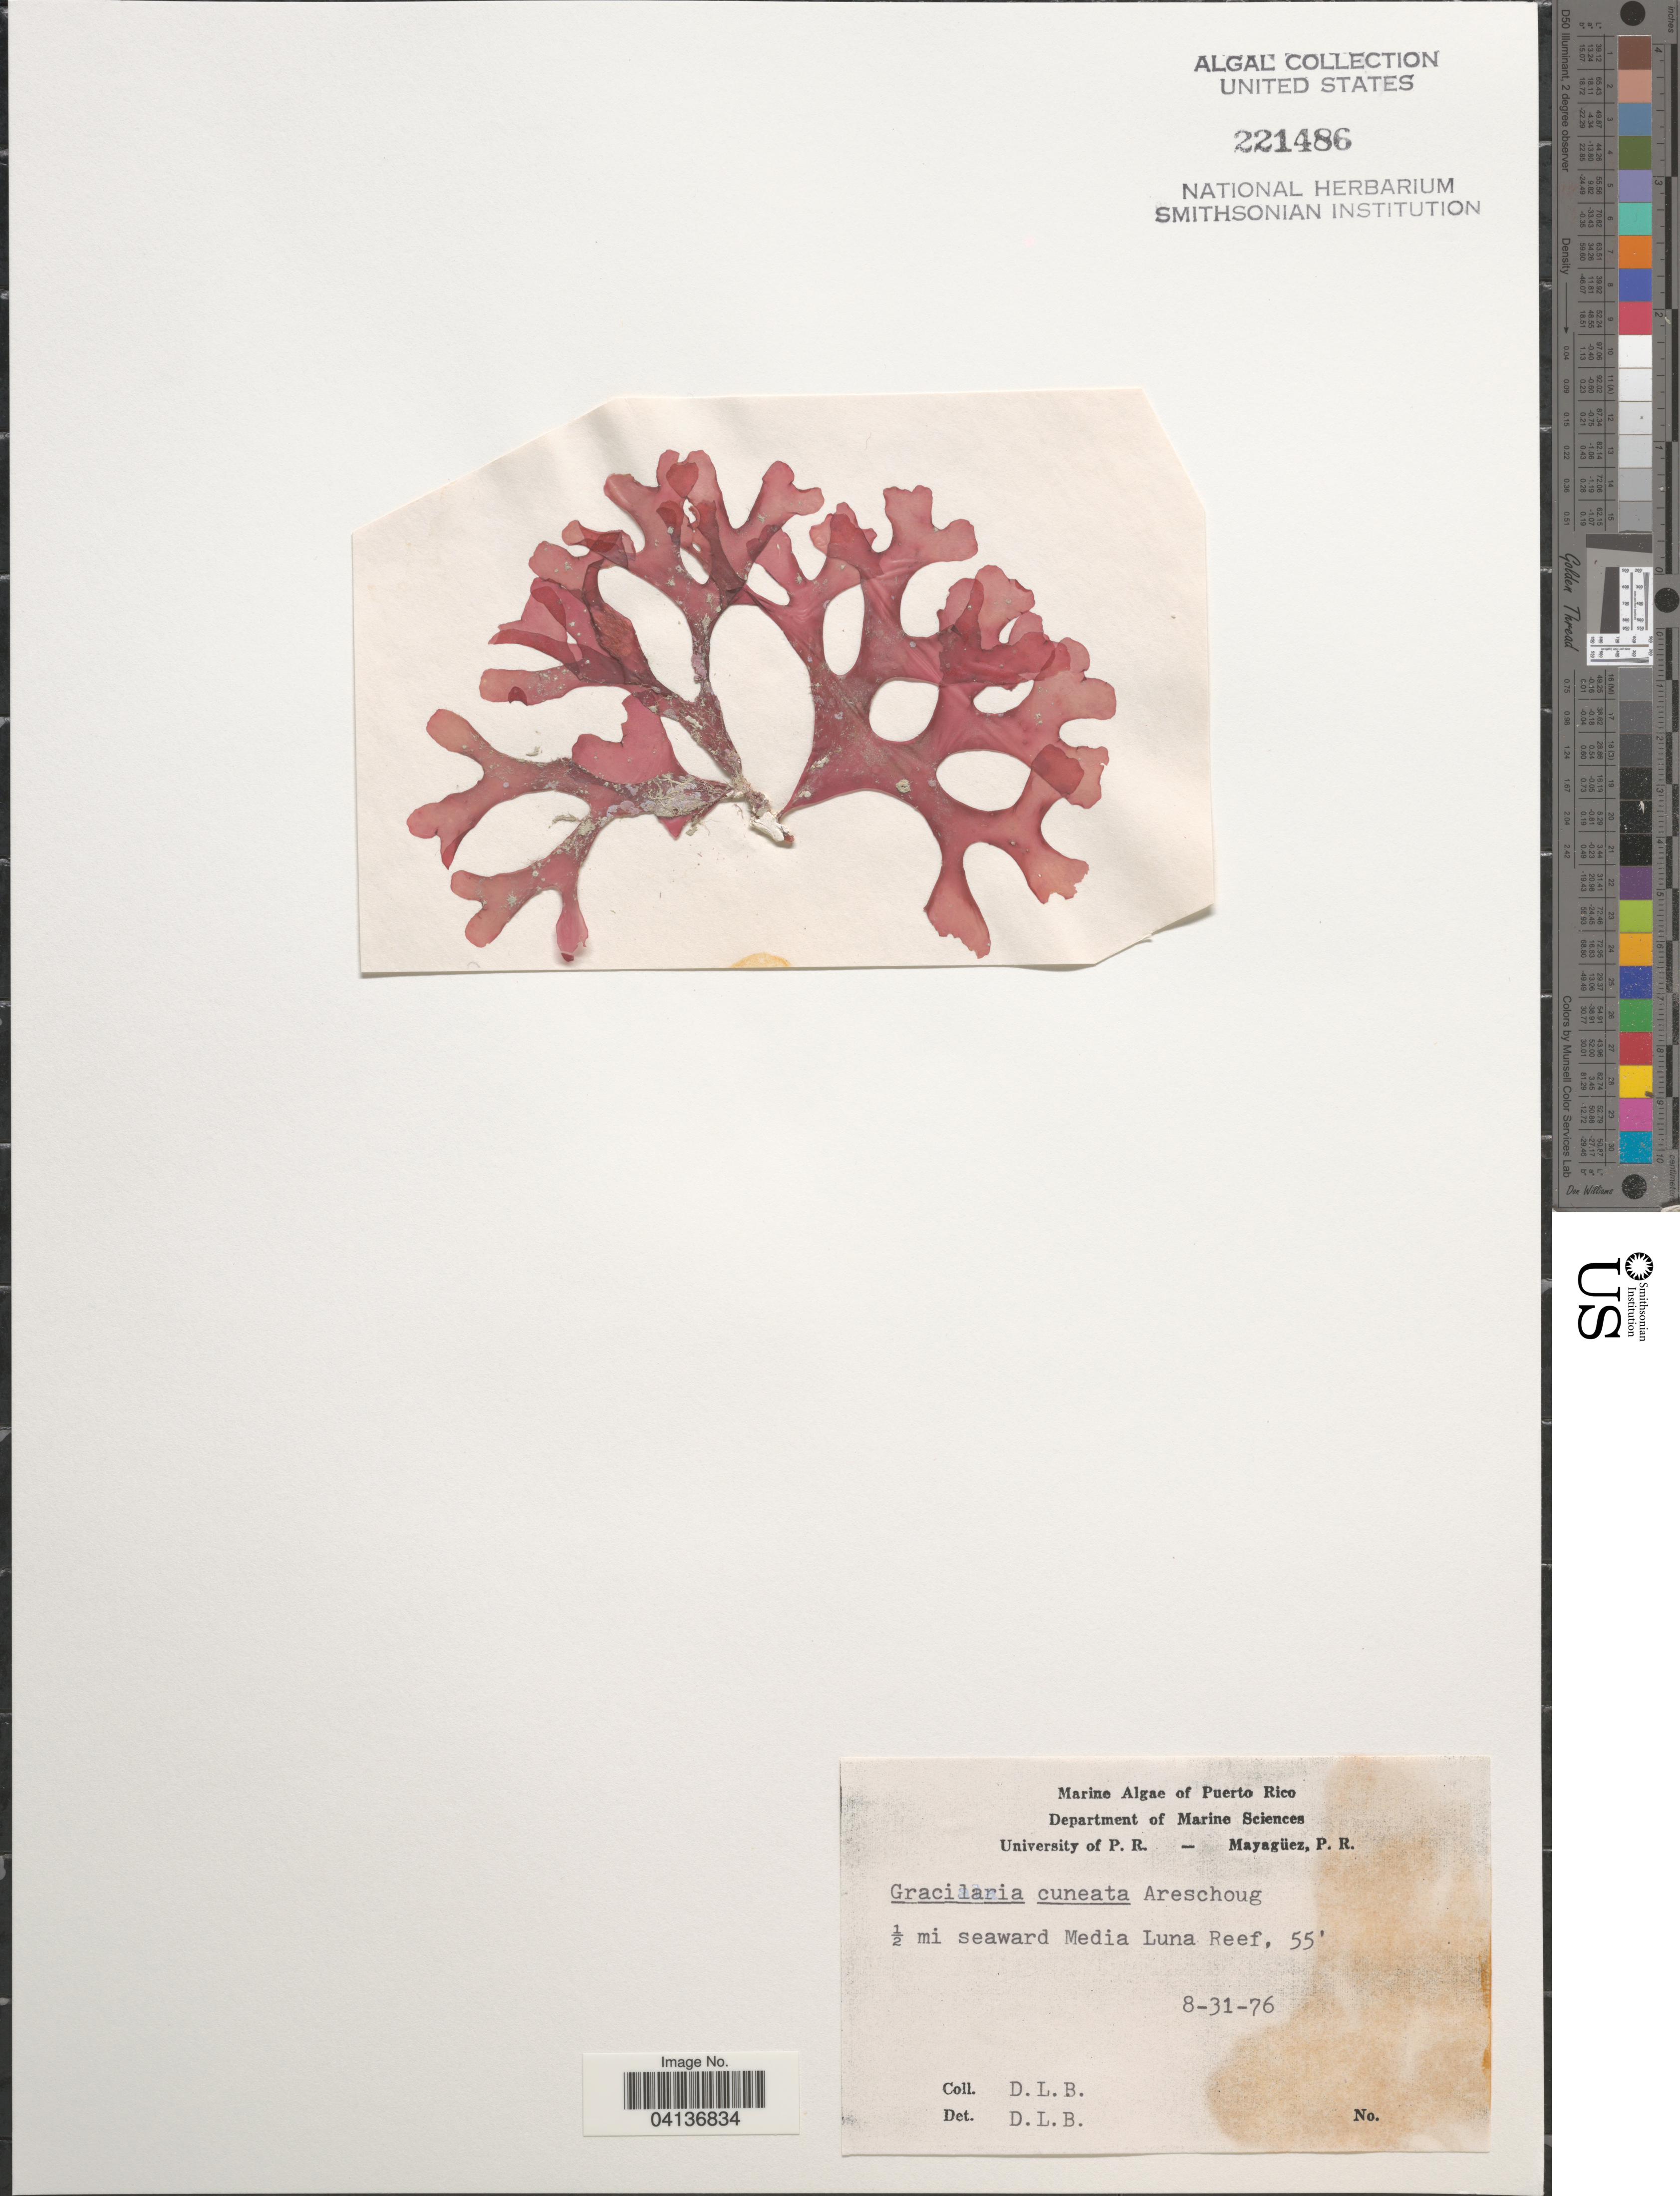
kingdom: Plantae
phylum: Rhodophyta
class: Florideophyceae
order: Gracilariales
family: Gracilariaceae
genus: Gracilaria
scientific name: Gracilaria hayi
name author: Gurgel et al. in I.A. Abbott & McDermid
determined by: Ballantine, D. L.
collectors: D. L. B.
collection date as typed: Transcribed d/m/y: 31/8/76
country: Puerto Rico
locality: ½ mi seaward Media Luna Reef.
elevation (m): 17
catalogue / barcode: US 221486